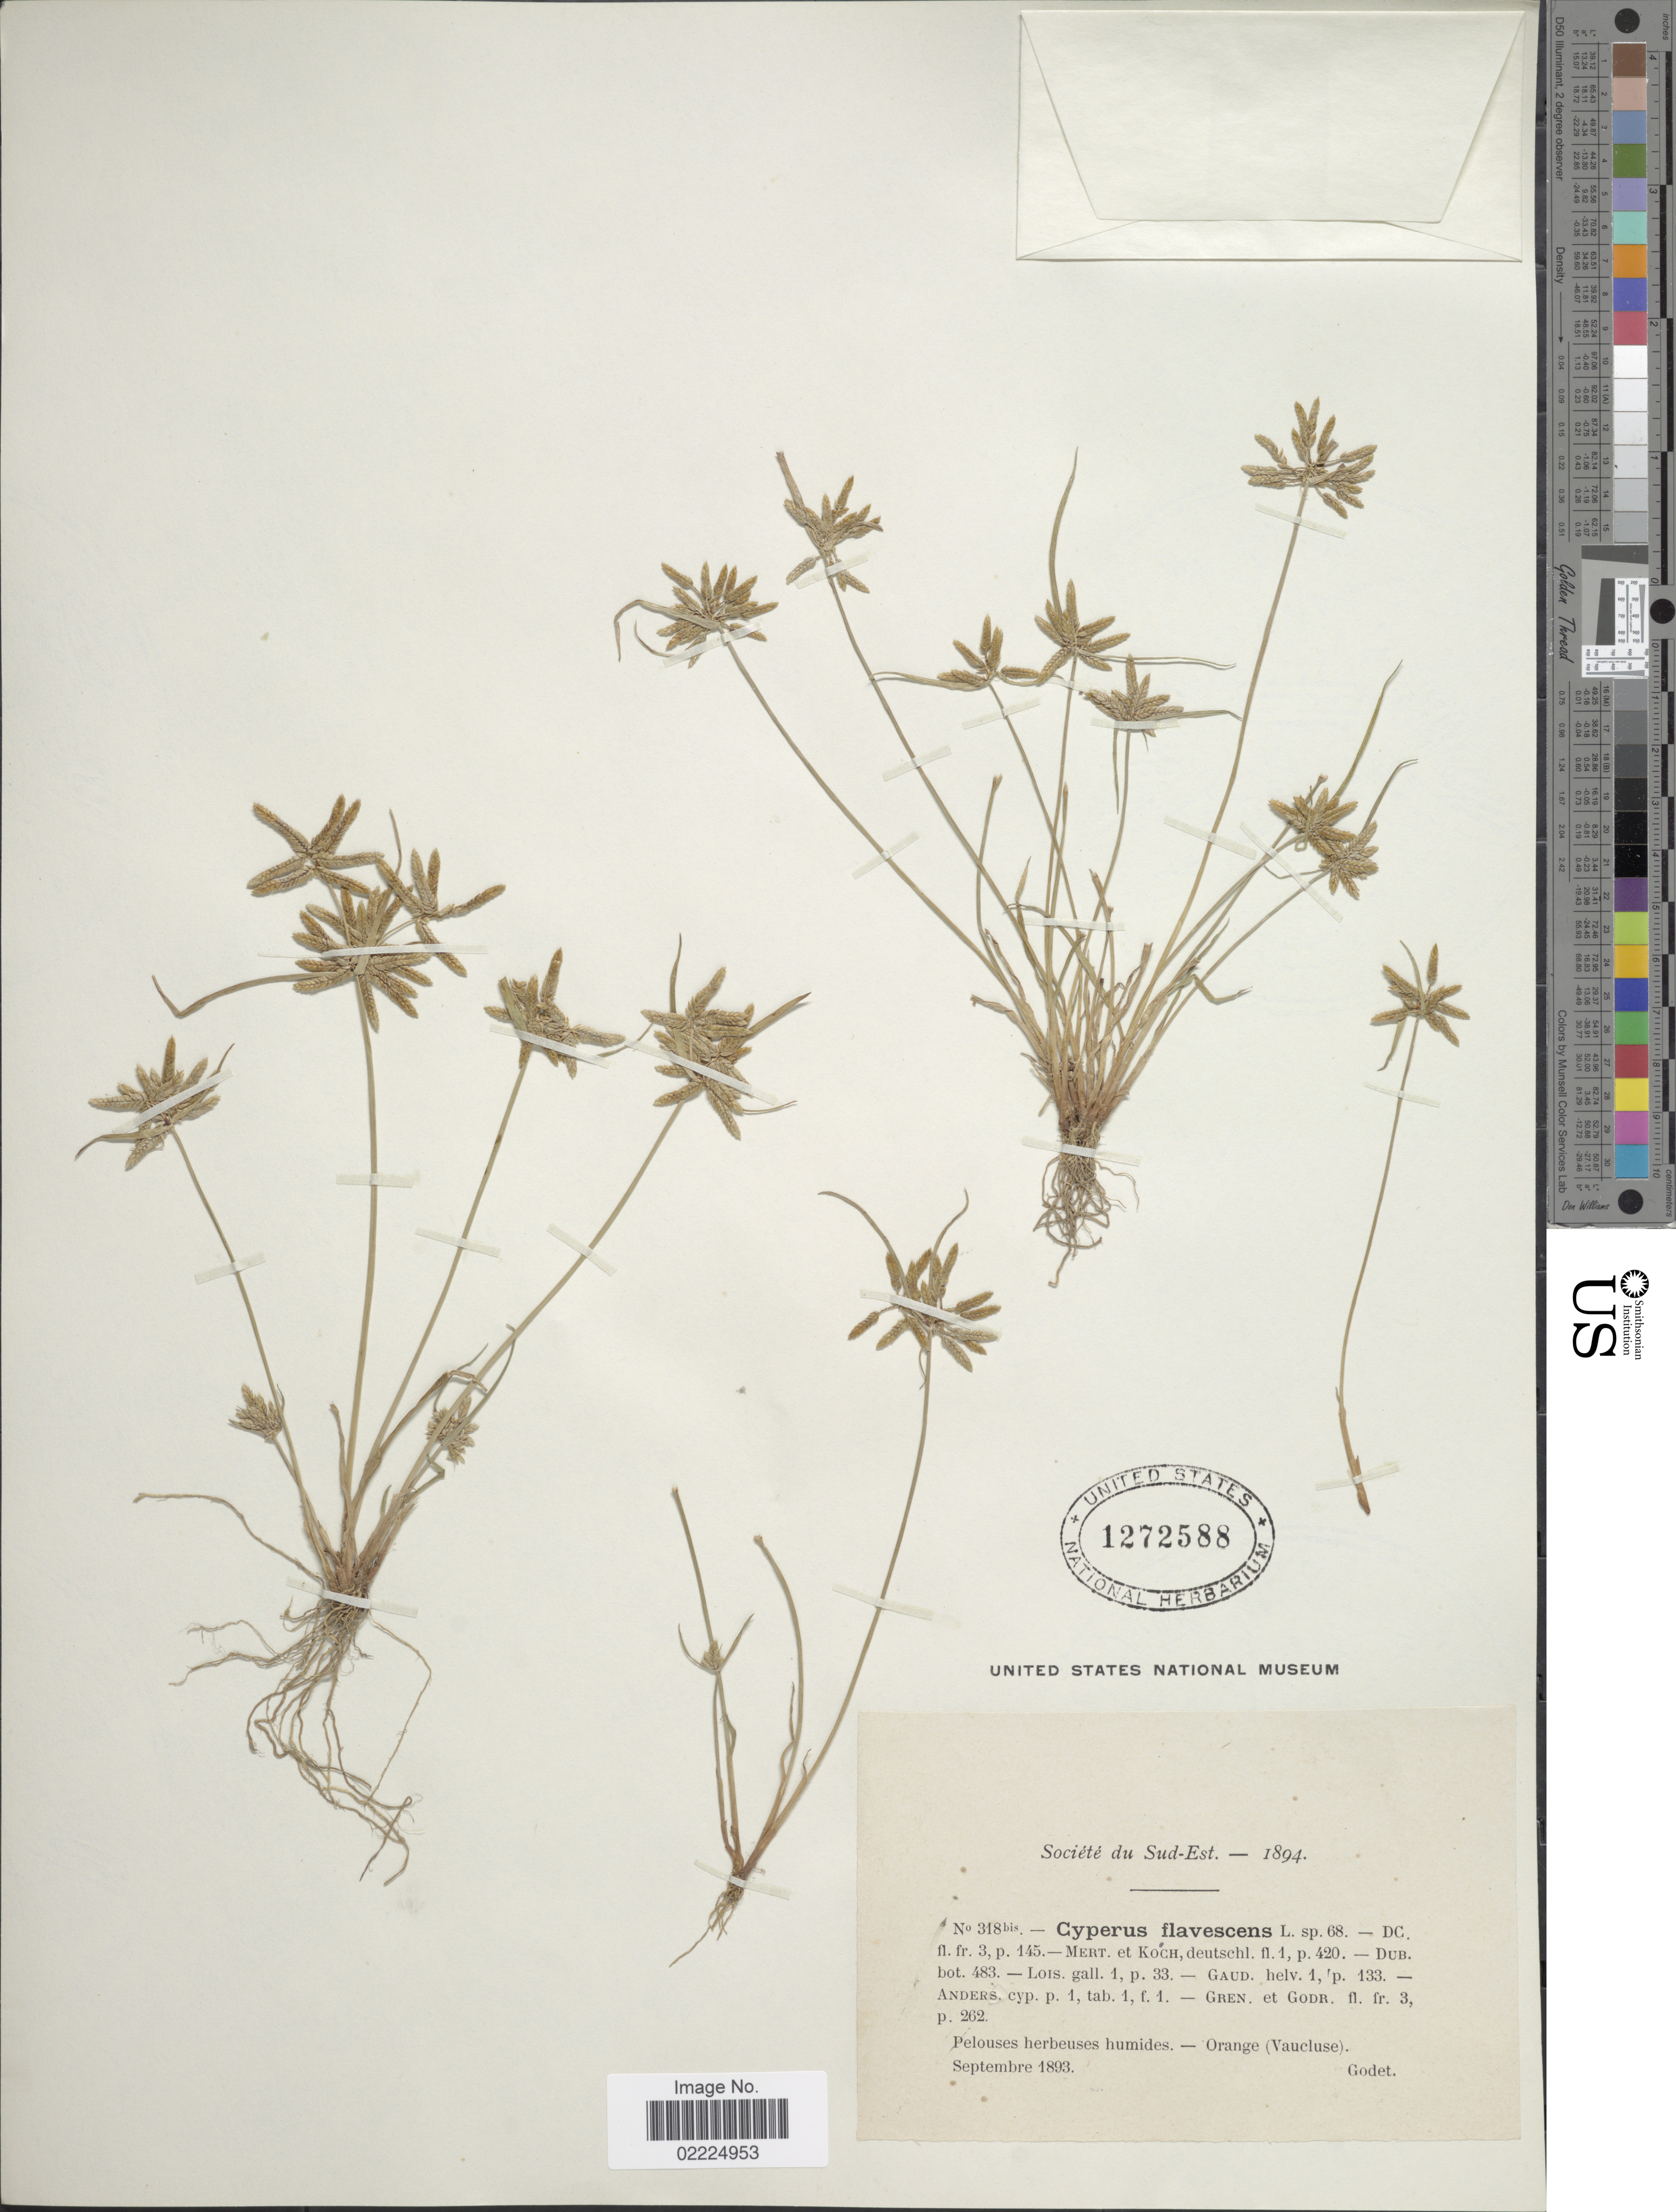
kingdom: Plantae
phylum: Tracheophyta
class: Liliopsida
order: Poales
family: Cyperaceae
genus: Cyperus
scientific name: Cyperus flavescens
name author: L.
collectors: Godet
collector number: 318 bis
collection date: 1893-09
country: France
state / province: Provence-Alpes-Côte d'Azur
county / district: Vaucluse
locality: Société du Su-Est, Pelouses herbeuses humides - Orange (Vaucluse)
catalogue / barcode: US 1272588